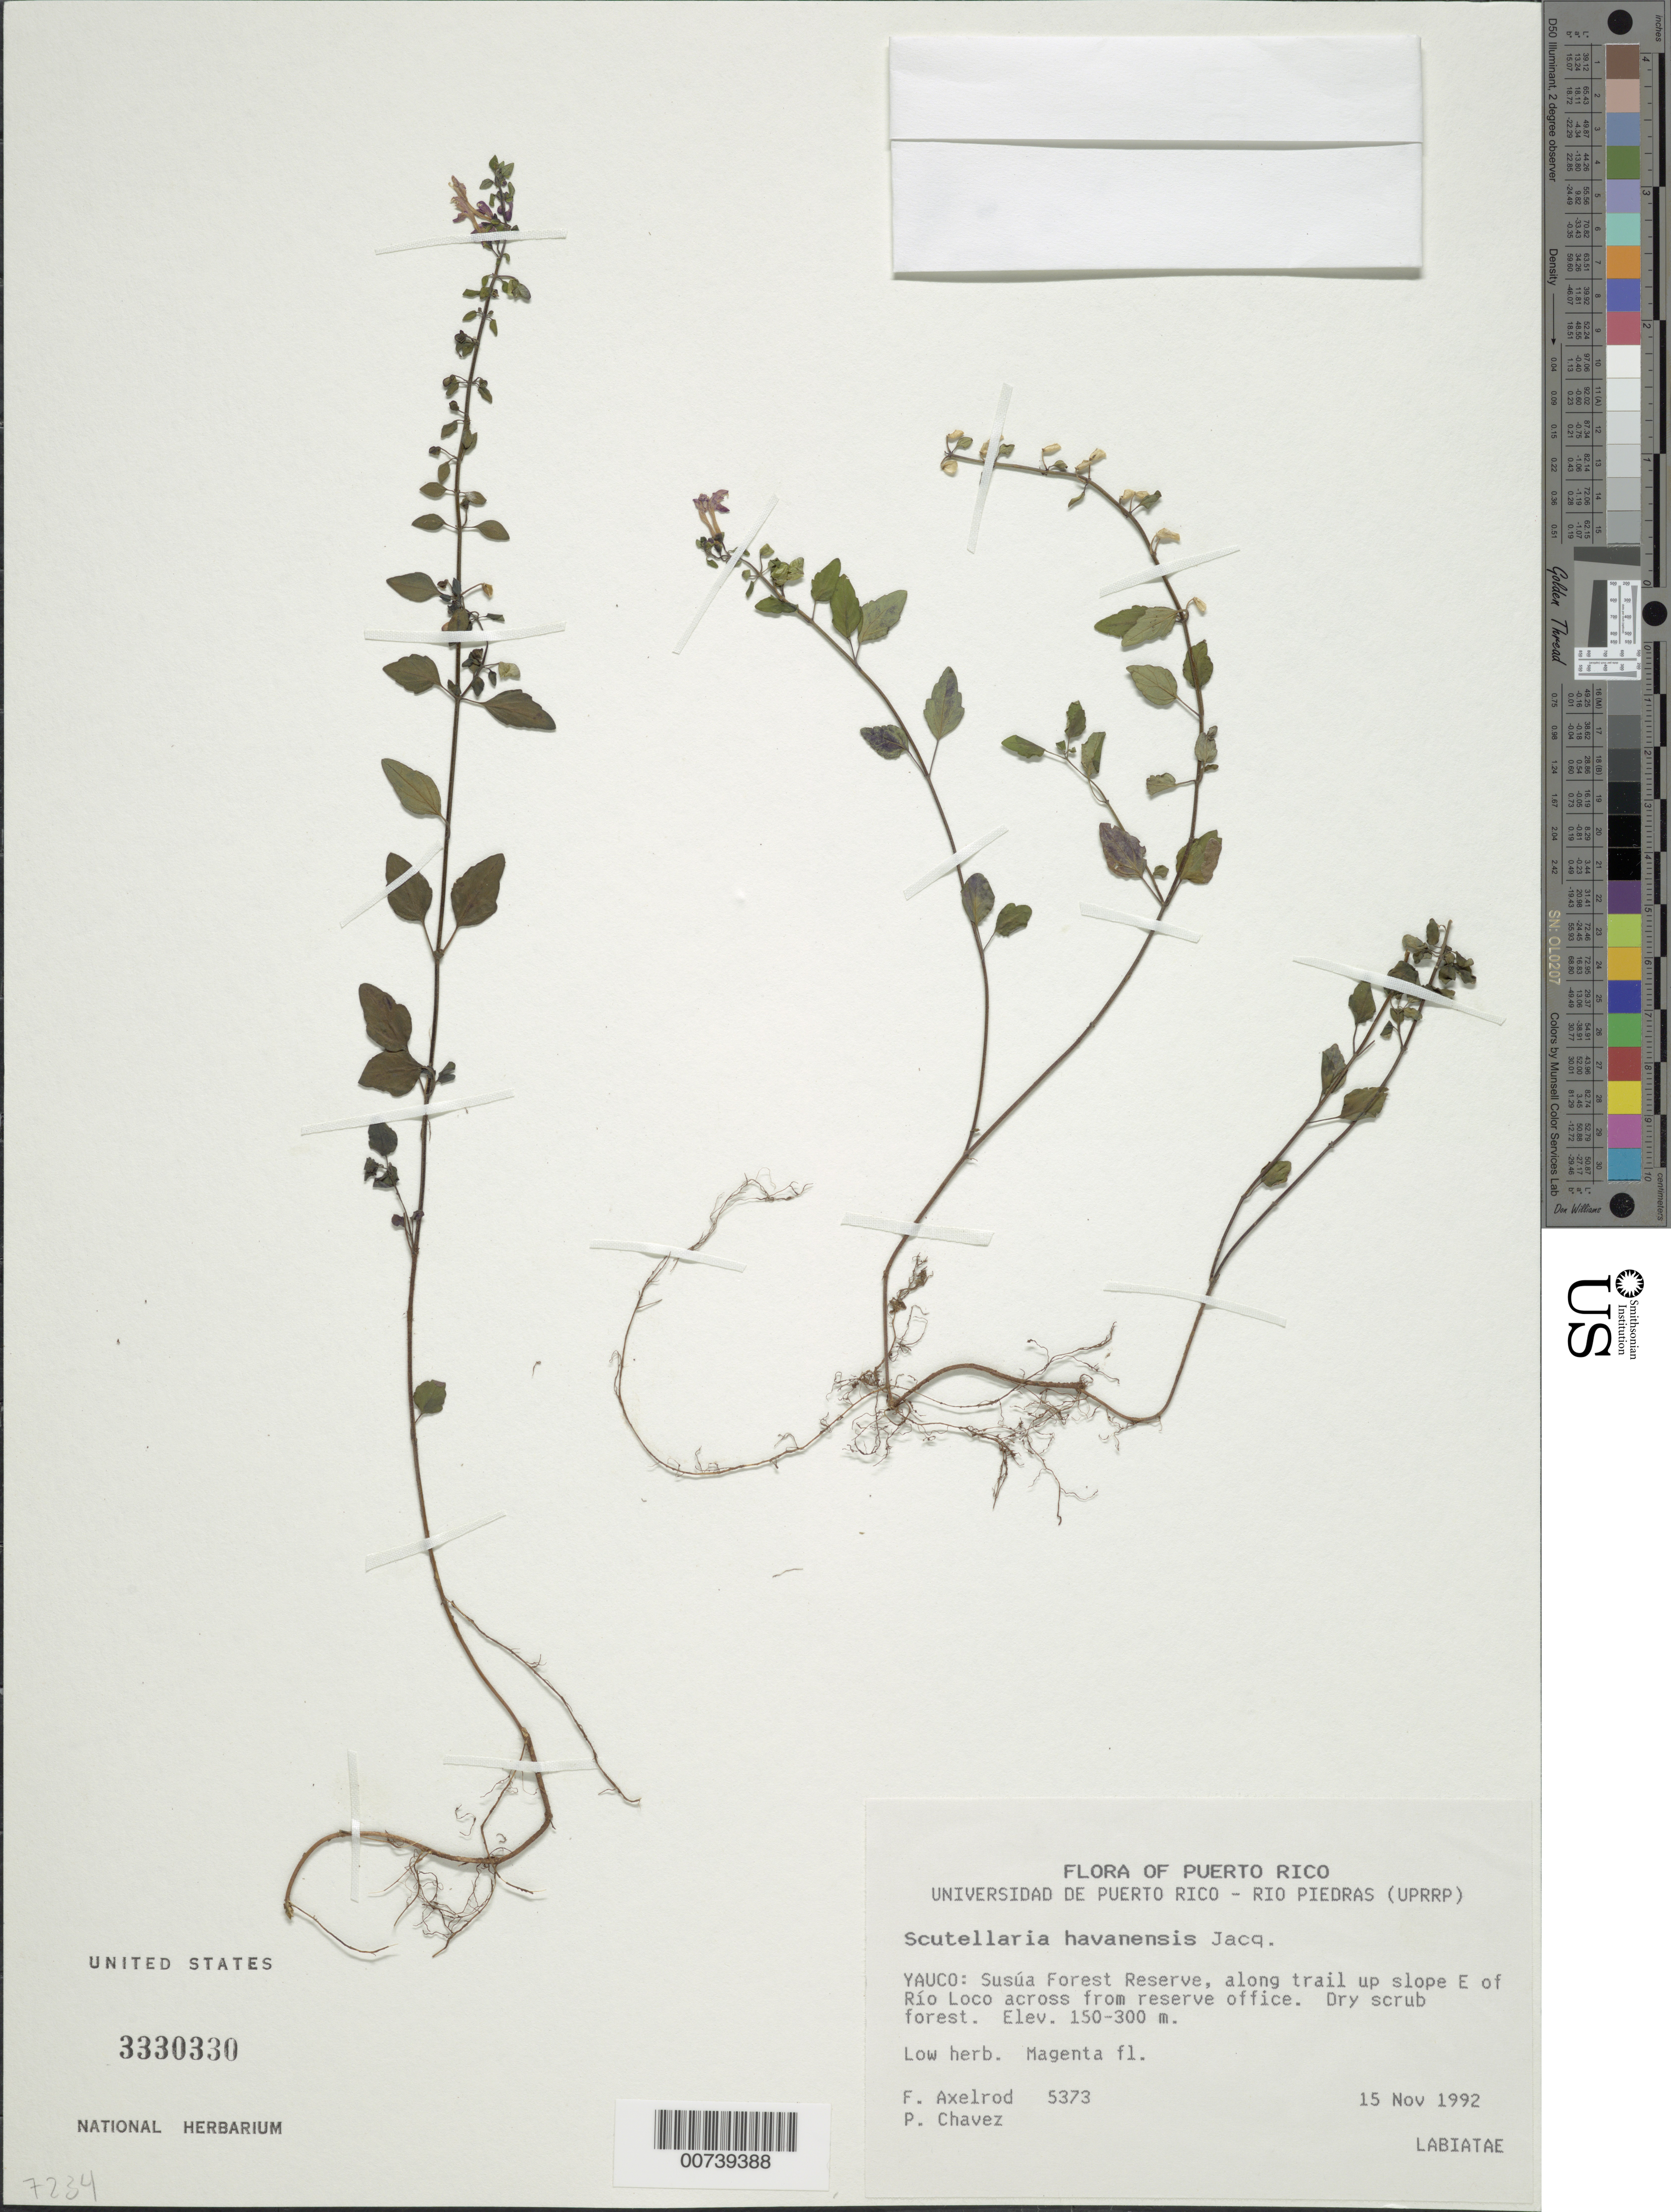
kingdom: Plantae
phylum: Tracheophyta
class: Magnoliopsida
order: Lamiales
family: Lamiaceae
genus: Scutellaria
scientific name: Scutellaria havanensis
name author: Jacq.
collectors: F. S. Axelrod & P. Chavez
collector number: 5373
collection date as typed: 15 Nov 1992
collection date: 1992-11-15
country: Puerto Rico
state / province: Yauco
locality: Yauco: Susúa Forest Reserve, along trail up slope E of Río Loco, across from reserve office.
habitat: Dry scrub forest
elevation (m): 150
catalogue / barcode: US 3330330